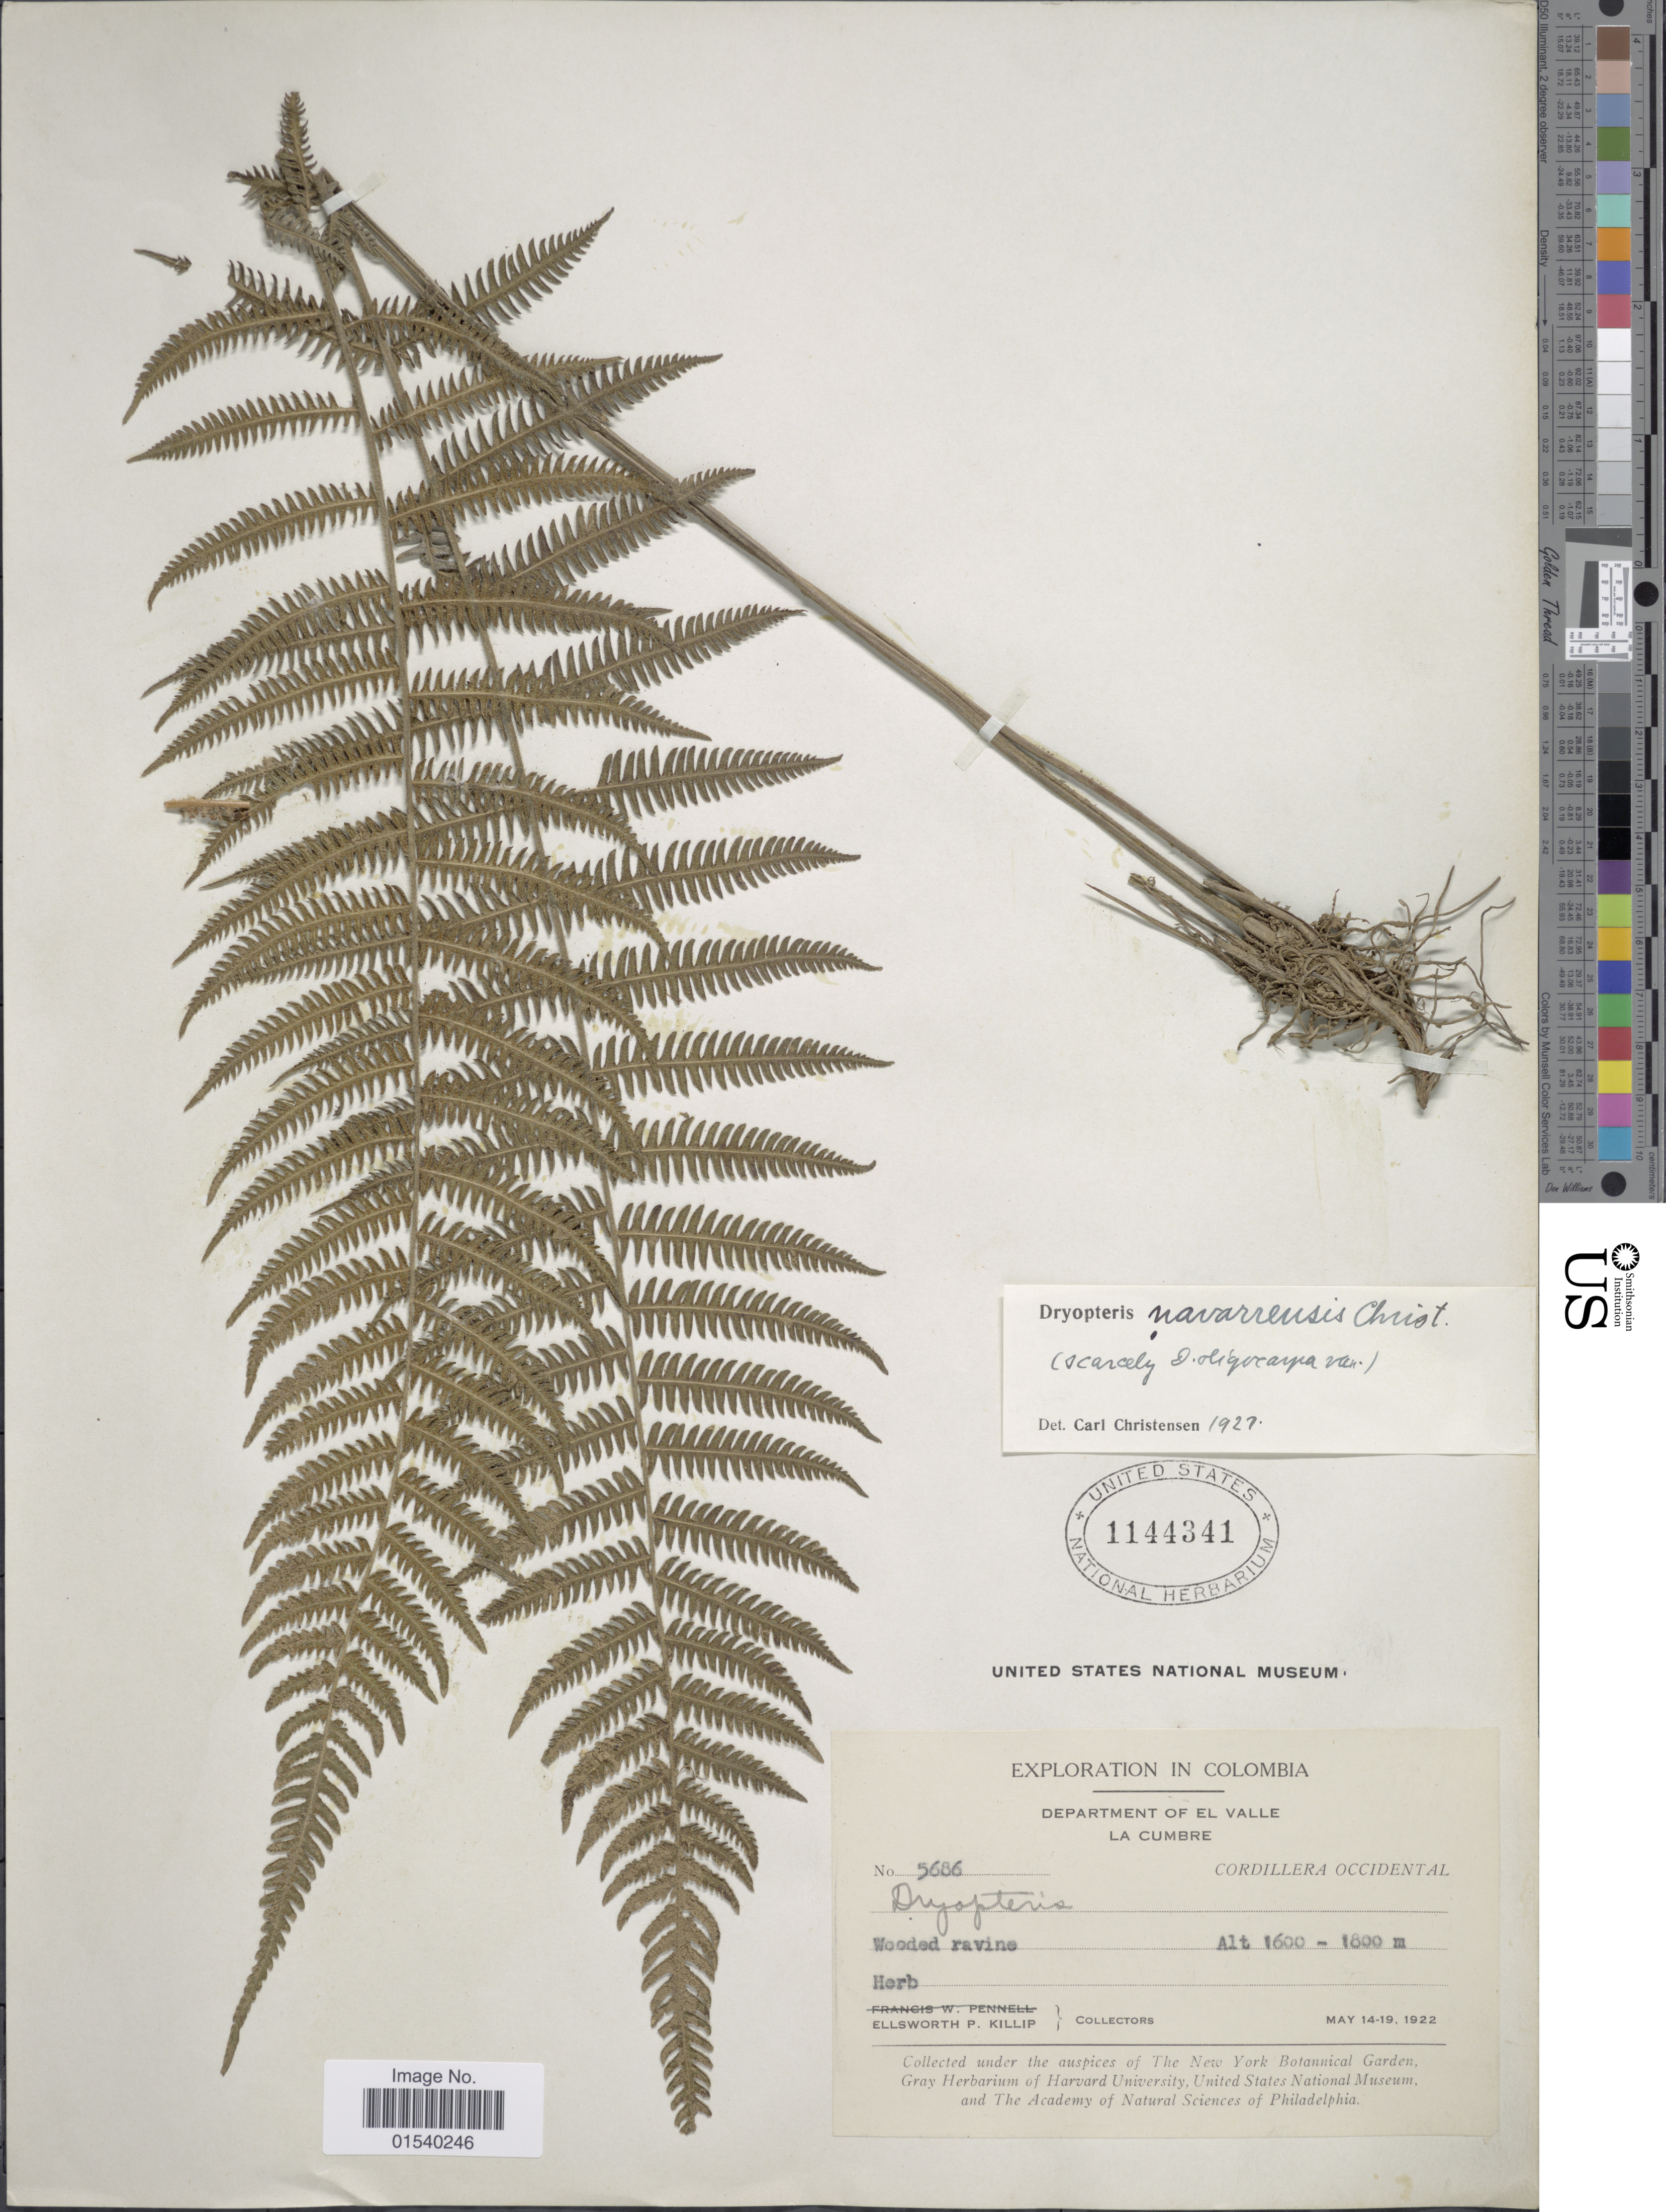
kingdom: Plantae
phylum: Tracheophyta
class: Polypodiopsida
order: Polypodiales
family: Thelypteridaceae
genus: Amauropelta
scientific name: Amauropelta oligocarpa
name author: (Humb. & Bonpl. ex Willd.) Pic. Serm.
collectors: E. P. Killip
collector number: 5686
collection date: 1922-05-14/1922-05-19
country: Colombia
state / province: Valle del Cauca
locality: Department of El Valle La Cumbre, Cordillera Occidental, Wooded ravine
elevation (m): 1600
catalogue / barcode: US 1144341